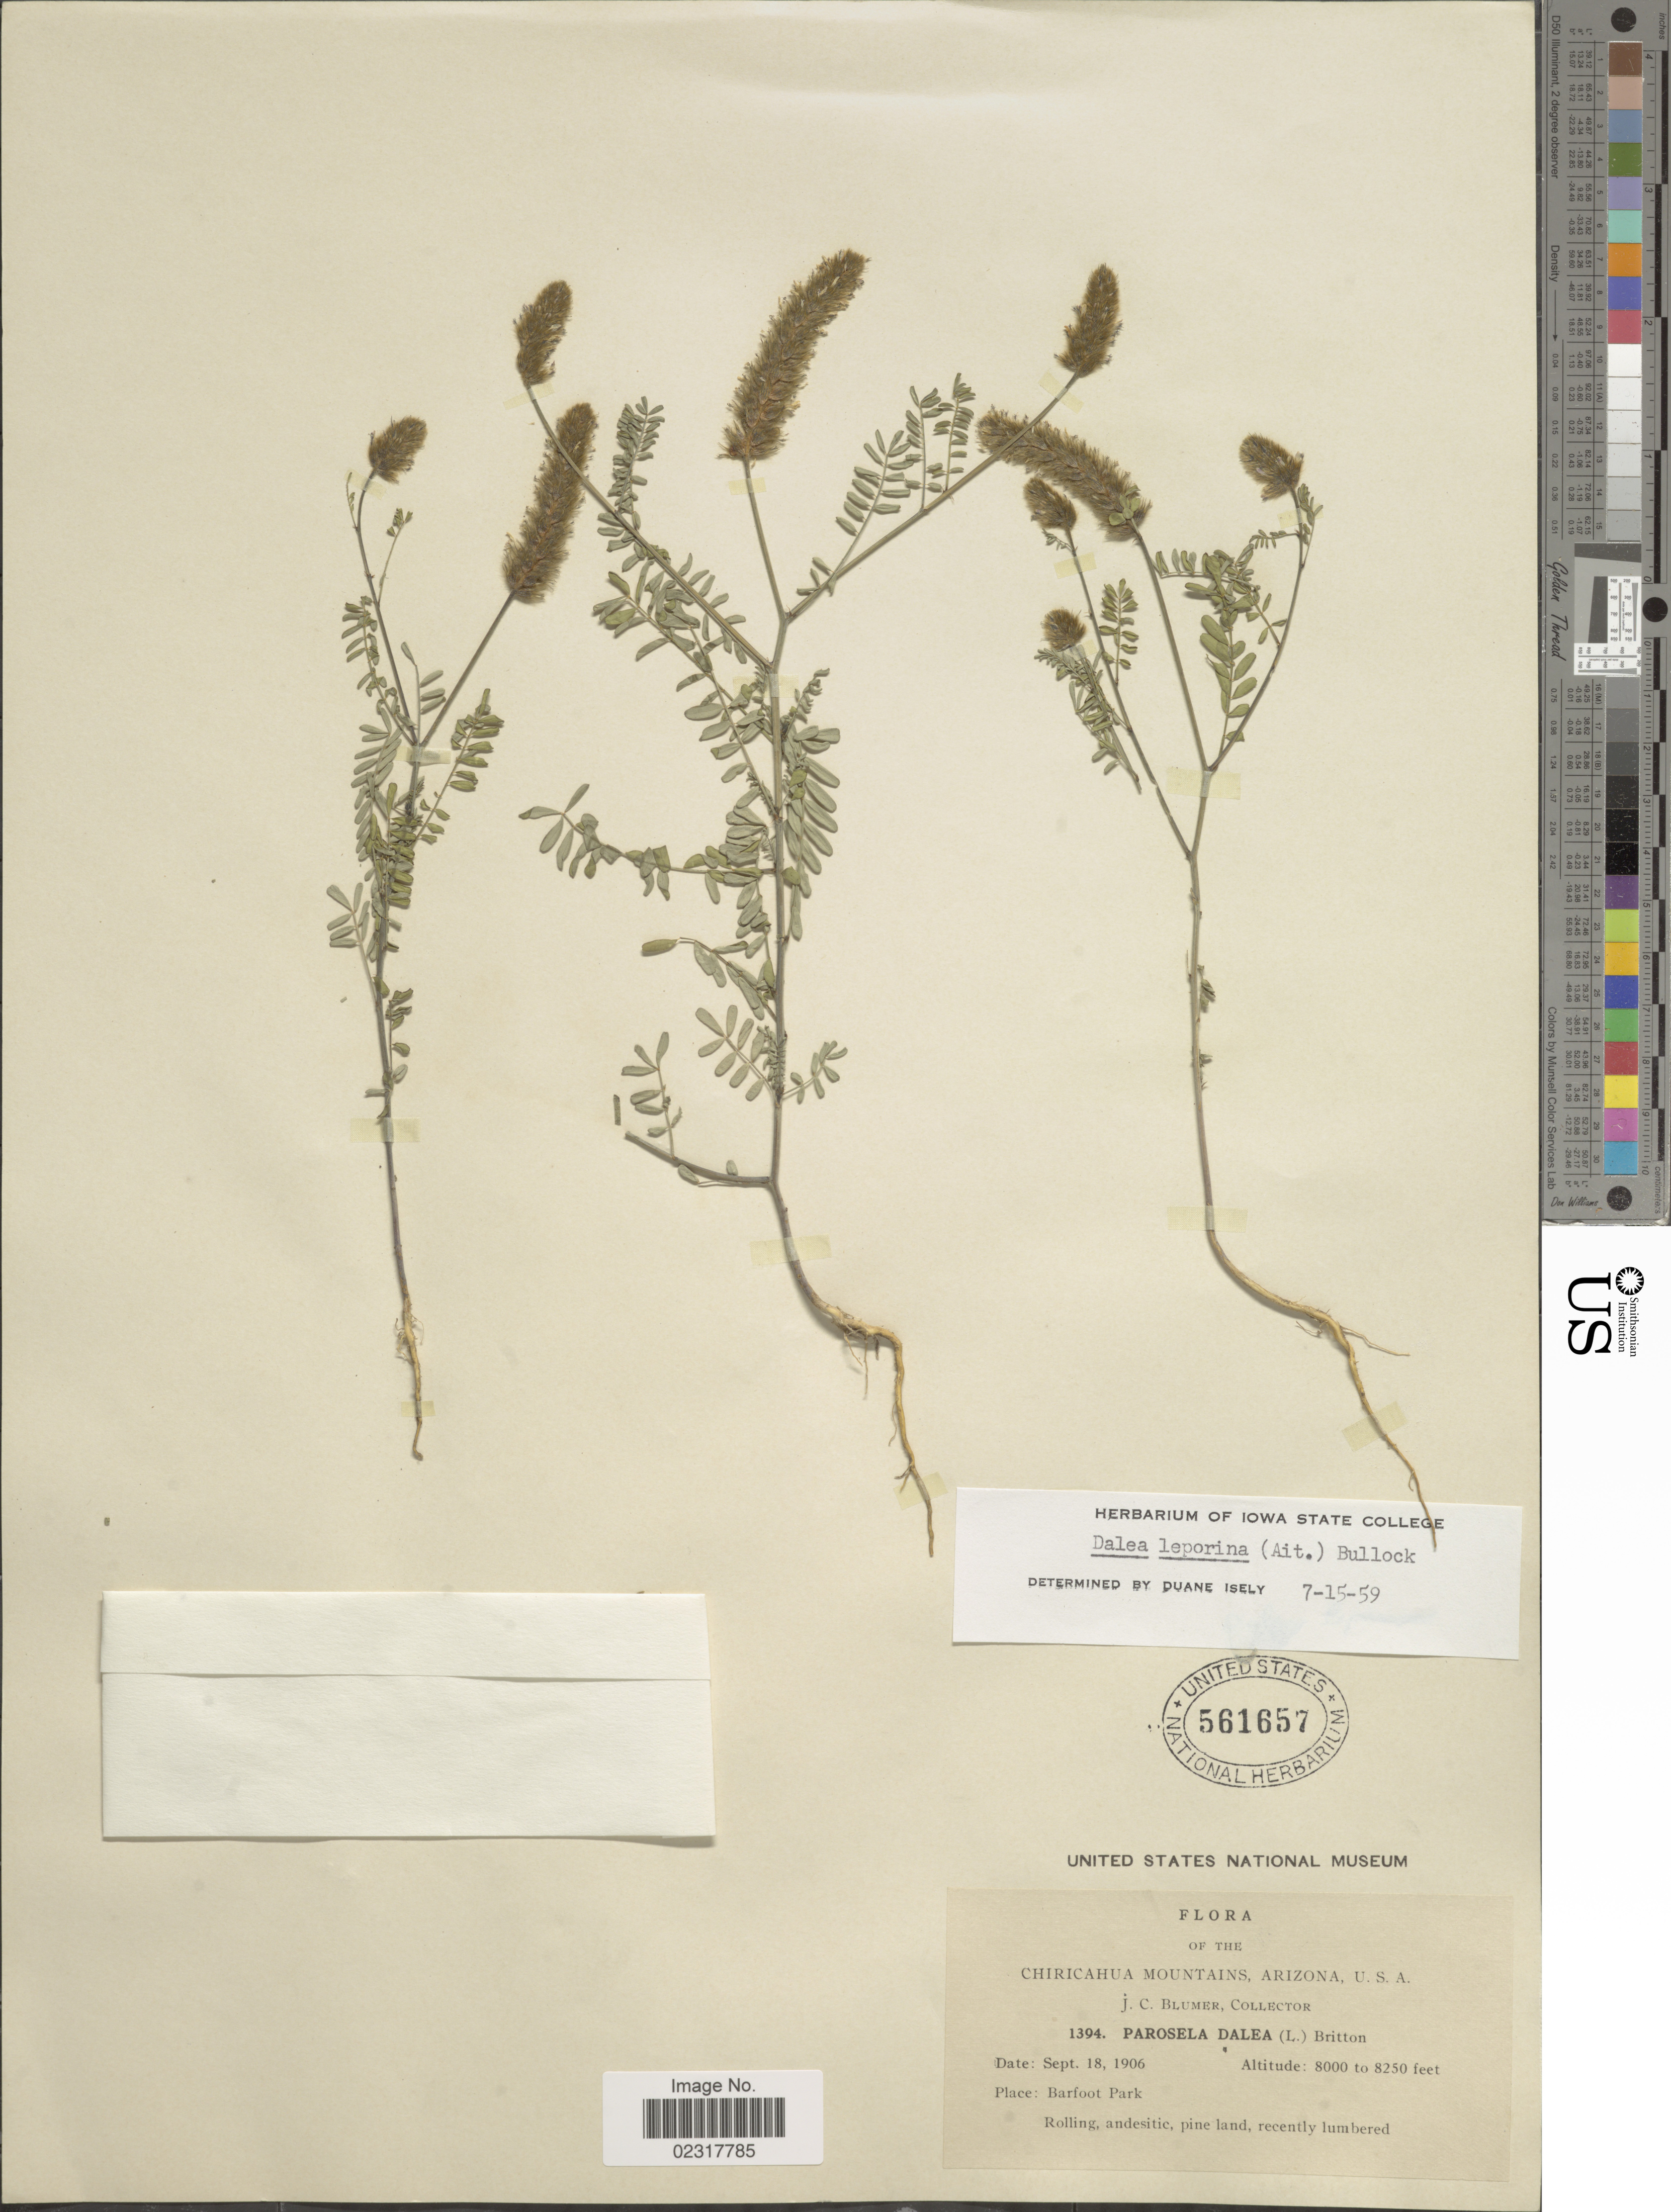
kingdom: Plantae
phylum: Tracheophyta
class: Magnoliopsida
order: Fabales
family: Fabaceae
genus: Dalea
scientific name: Dalea leporina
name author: (Aiton) Bullock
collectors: J. C. Blumer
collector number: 1394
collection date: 1906-09-18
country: United States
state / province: Arizona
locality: Chiricahua Mountains, Arizona, U.S.A. Barfoot Park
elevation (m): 2438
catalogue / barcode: US 561657